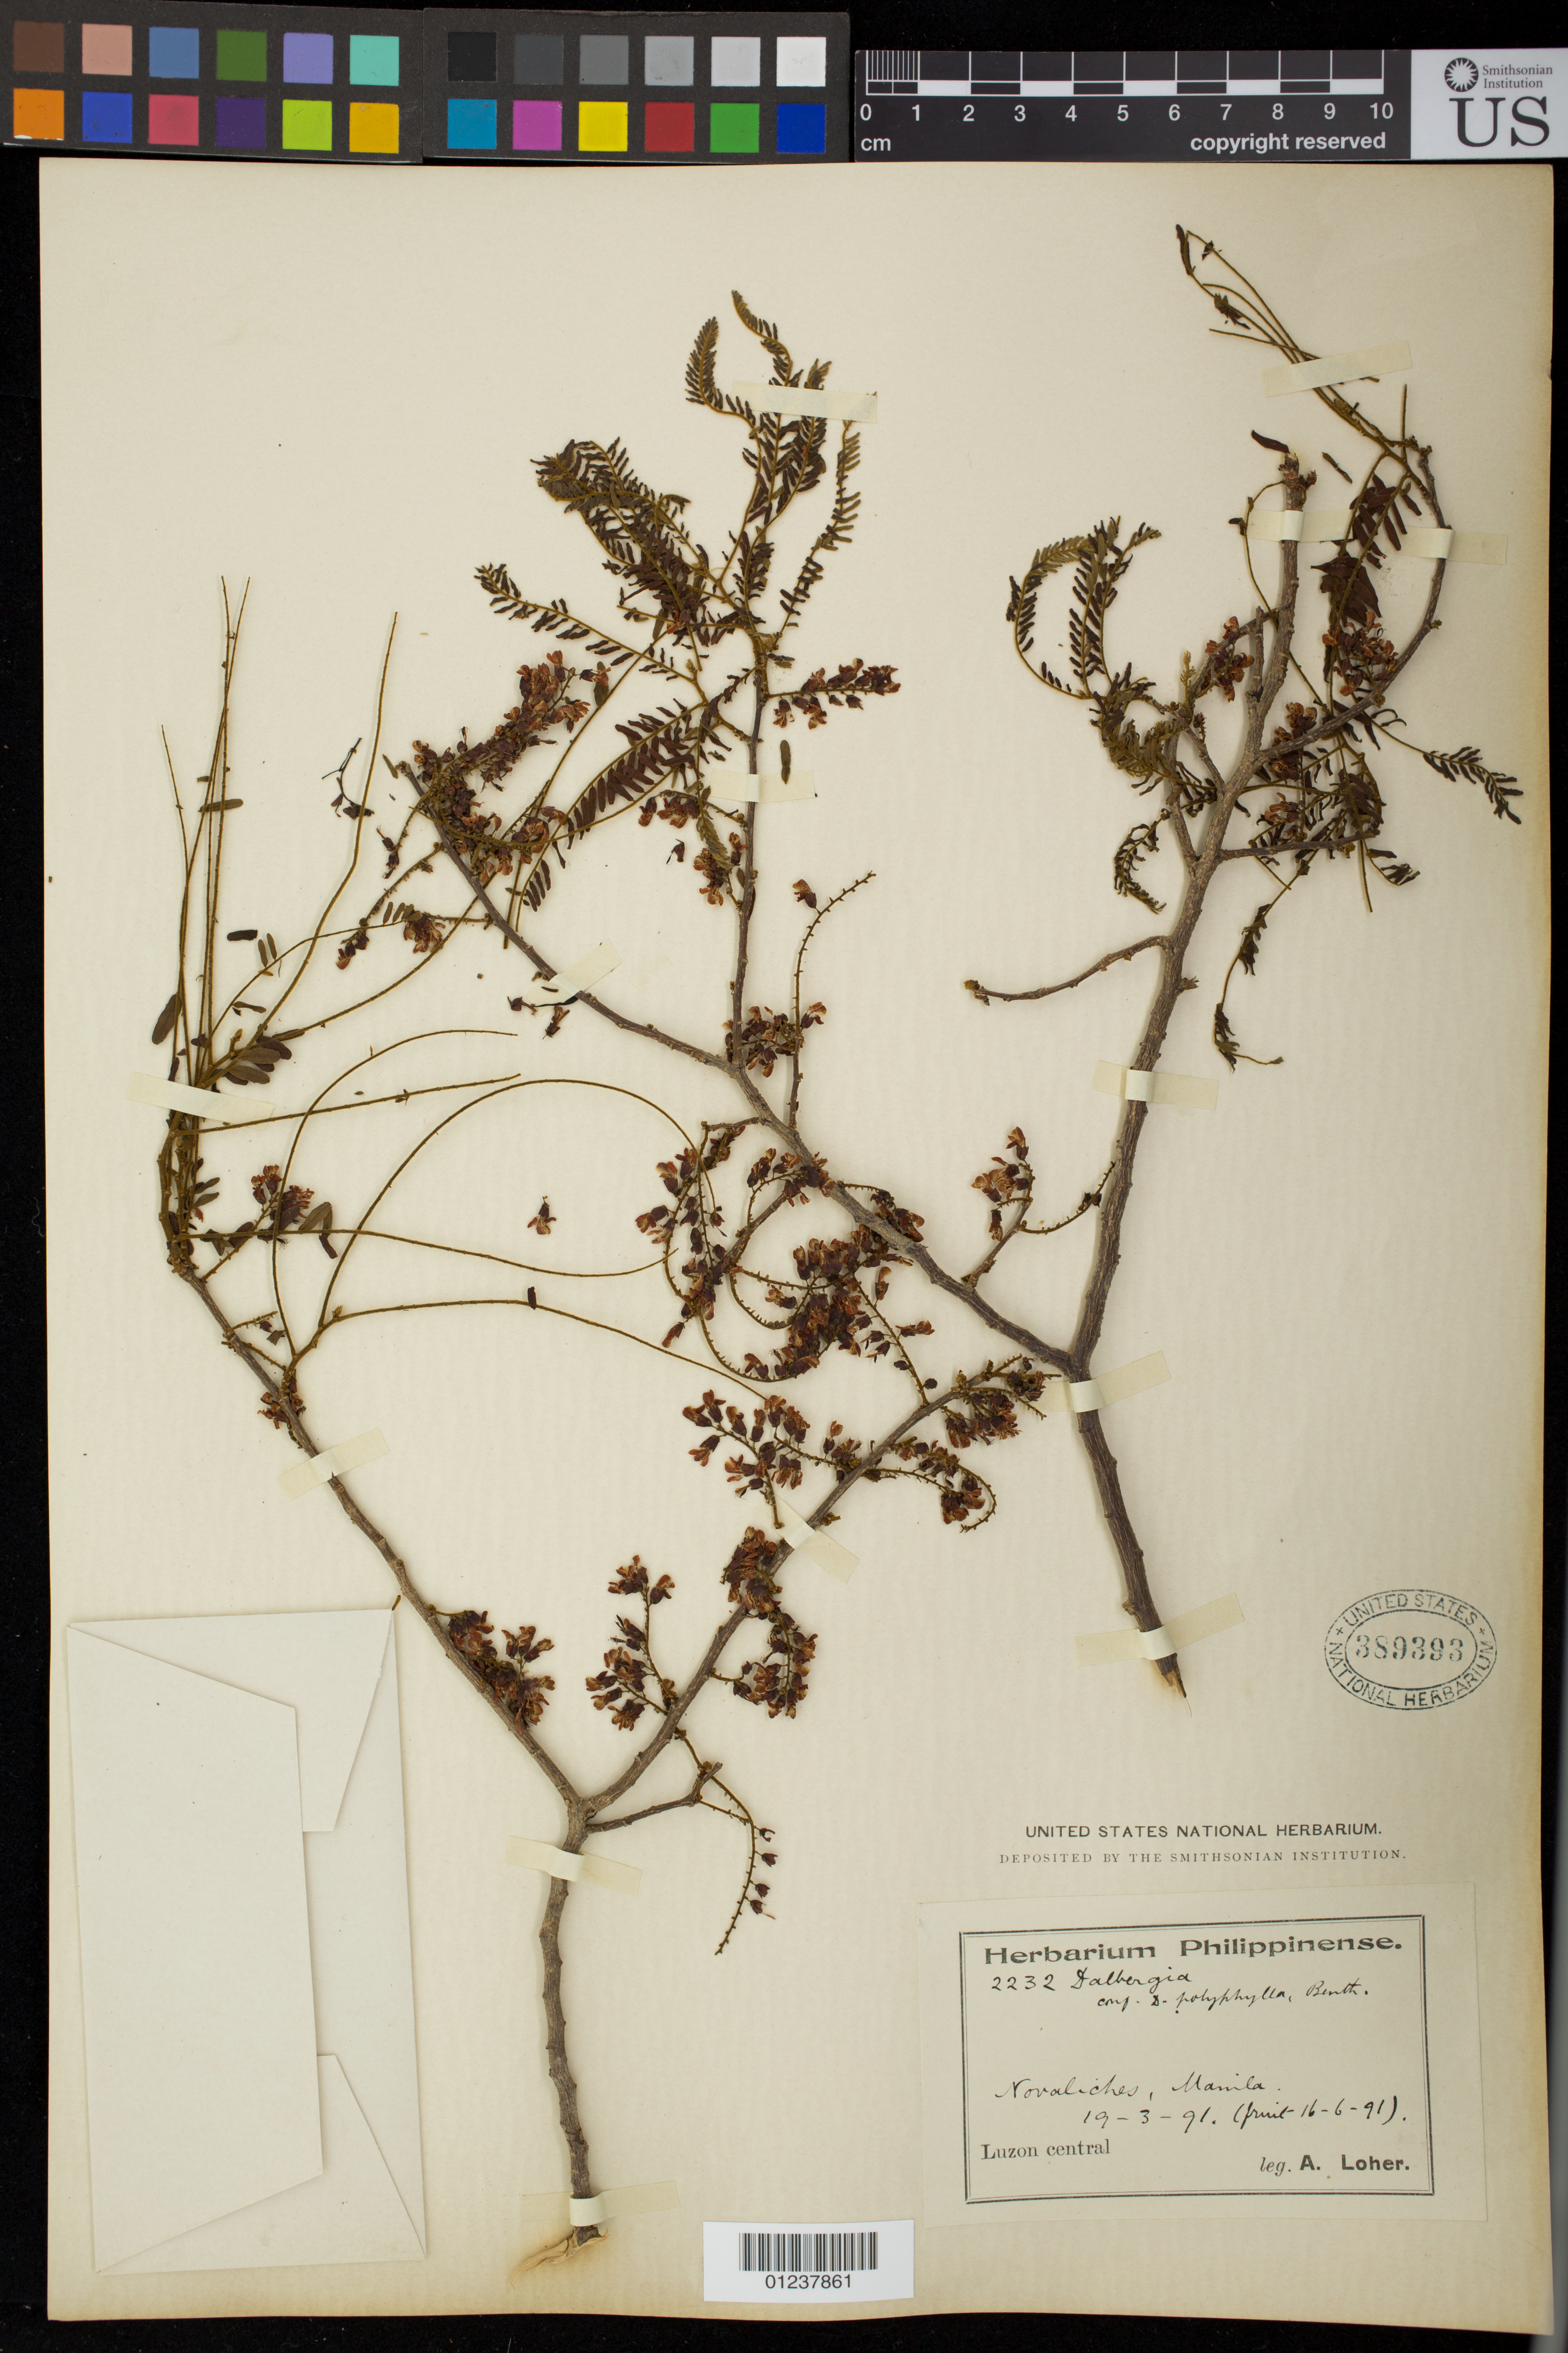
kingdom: Plantae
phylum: Tracheophyta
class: Magnoliopsida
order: Fabales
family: Fabaceae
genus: Dalbergia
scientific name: Dalbergia polyphylla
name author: Benth.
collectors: A. Loher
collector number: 2232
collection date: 1891-03-19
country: Philippines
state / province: Calabarzon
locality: Novaliches, Manila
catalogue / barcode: US 389393